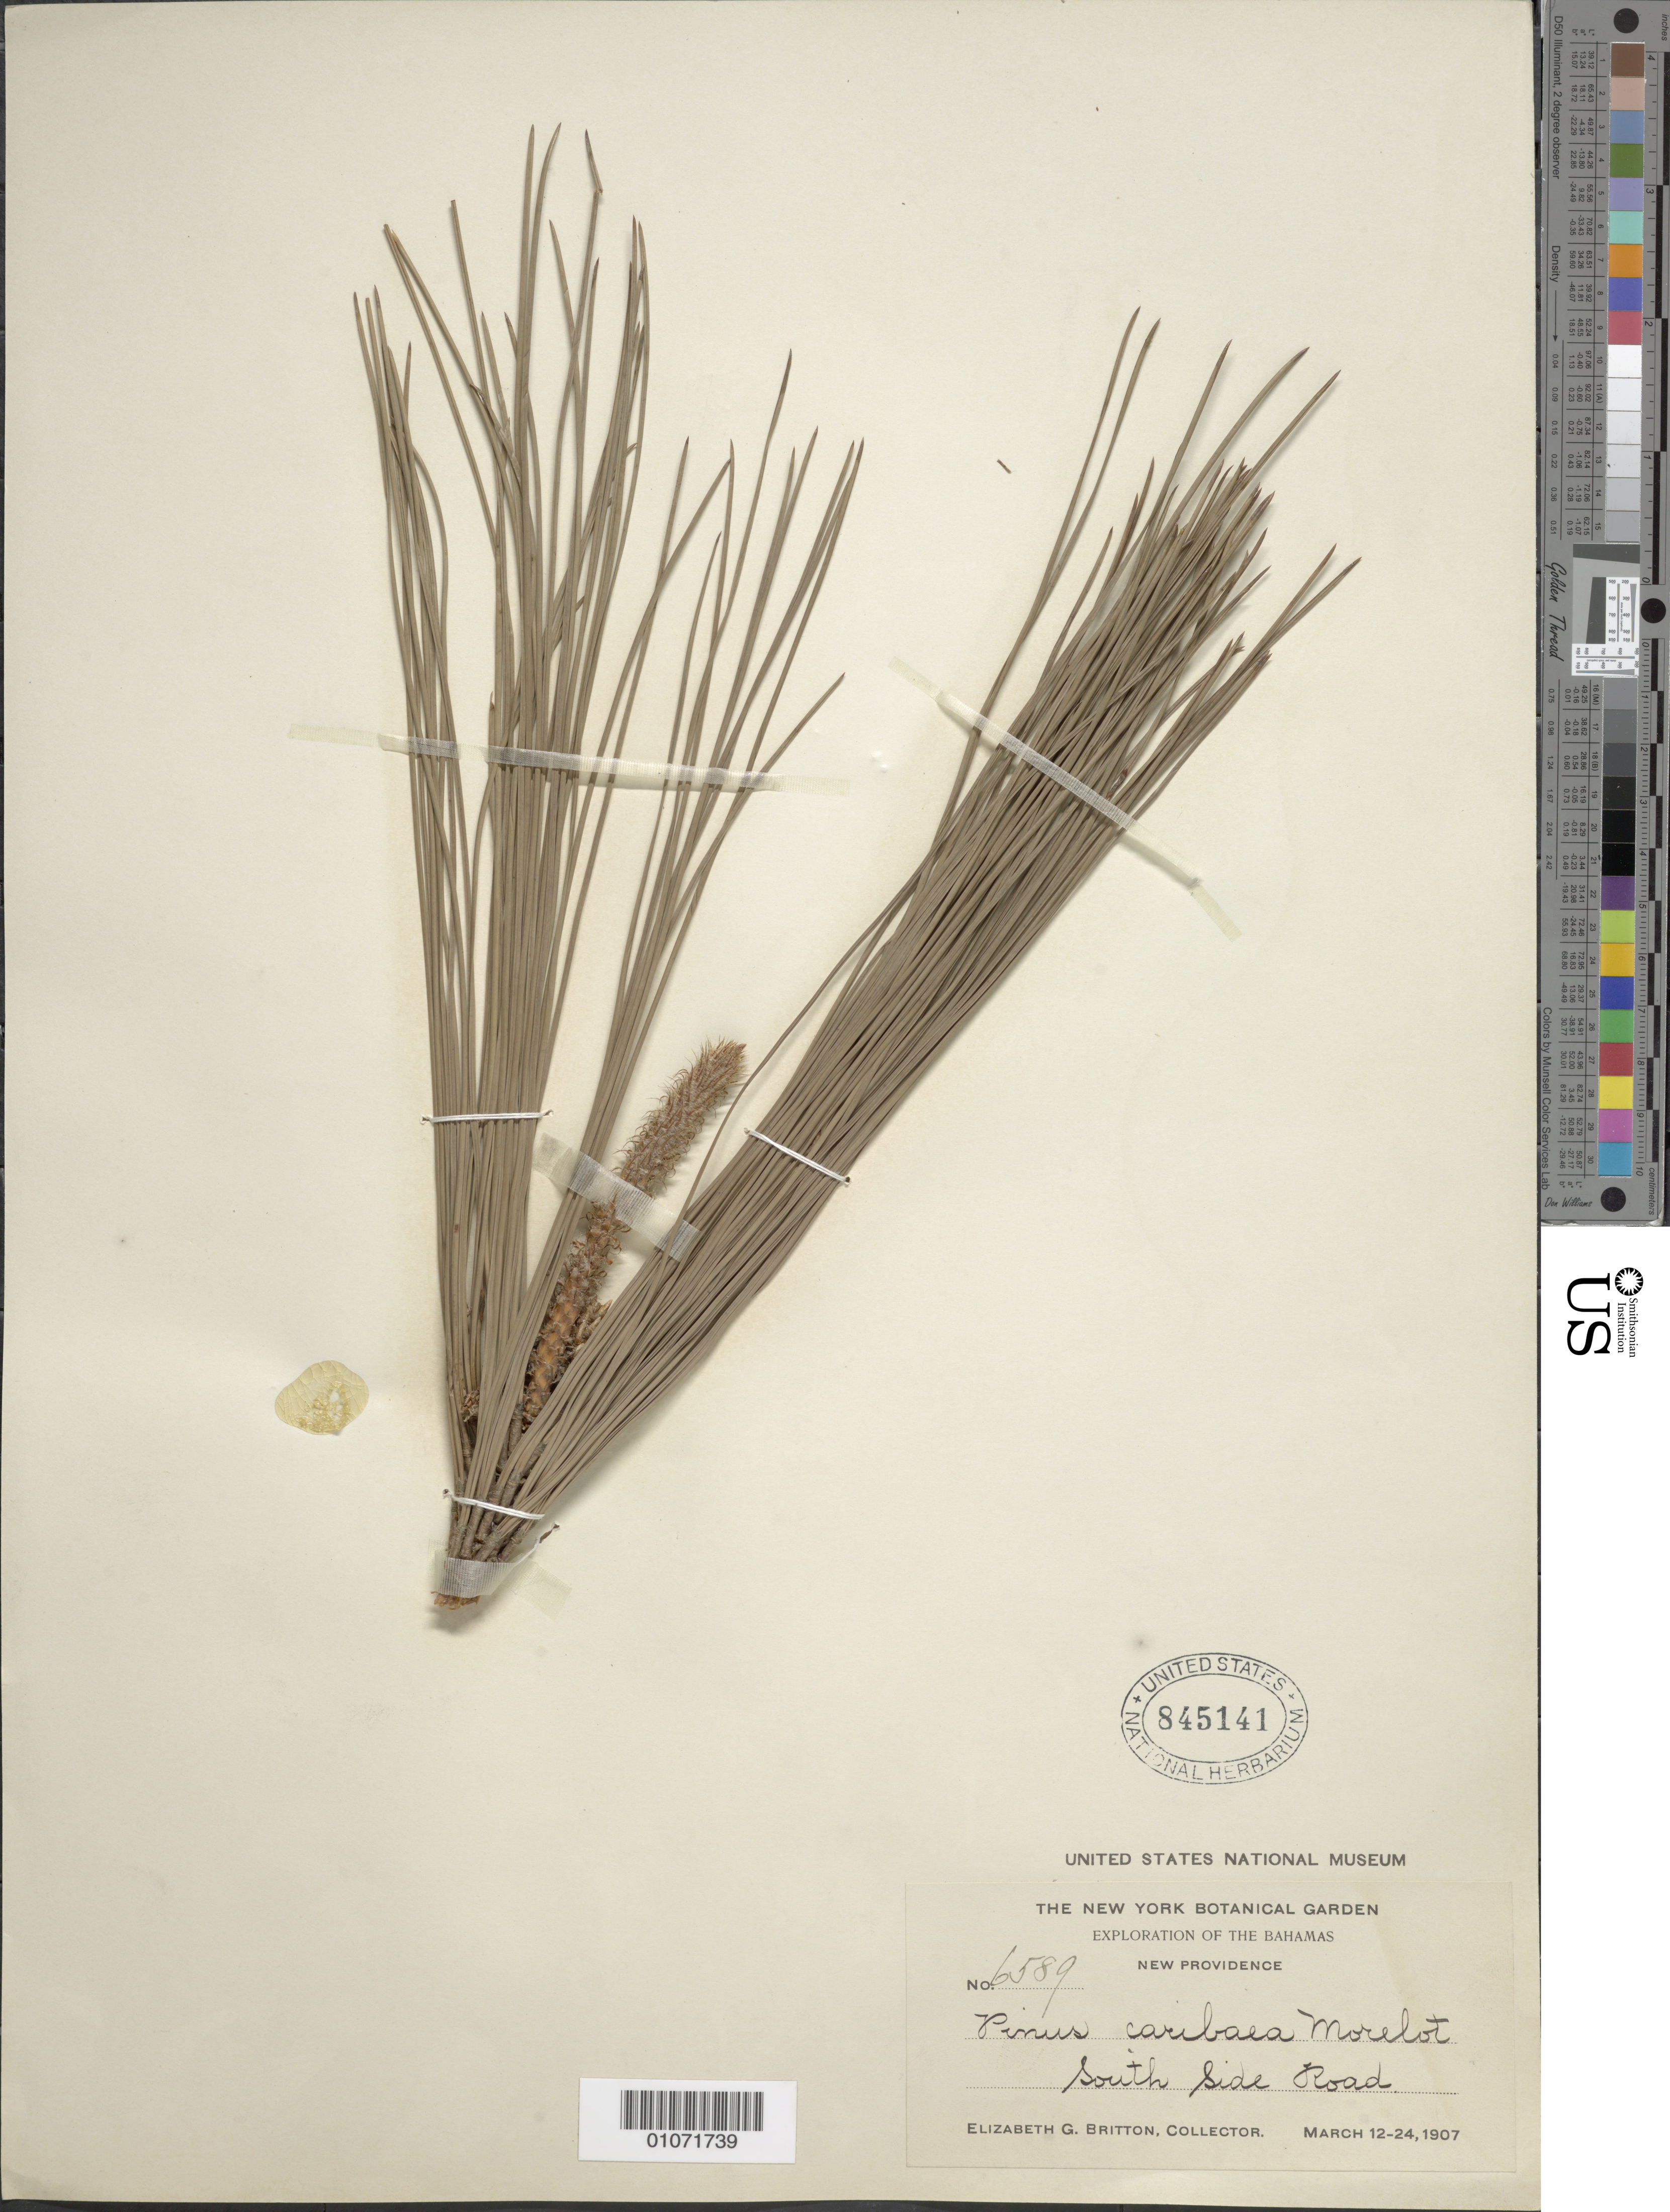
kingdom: Plantae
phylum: Tracheophyta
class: Pinopsida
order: Pinales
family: Pinaceae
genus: Pinus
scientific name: Pinus caribaea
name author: Morelet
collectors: E. G. Britton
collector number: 6589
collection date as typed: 12 Mar 1907 to 24 Mar 1907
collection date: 1907-03-12/1907-03-24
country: Bahamas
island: New Providence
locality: South side road.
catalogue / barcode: US 845141